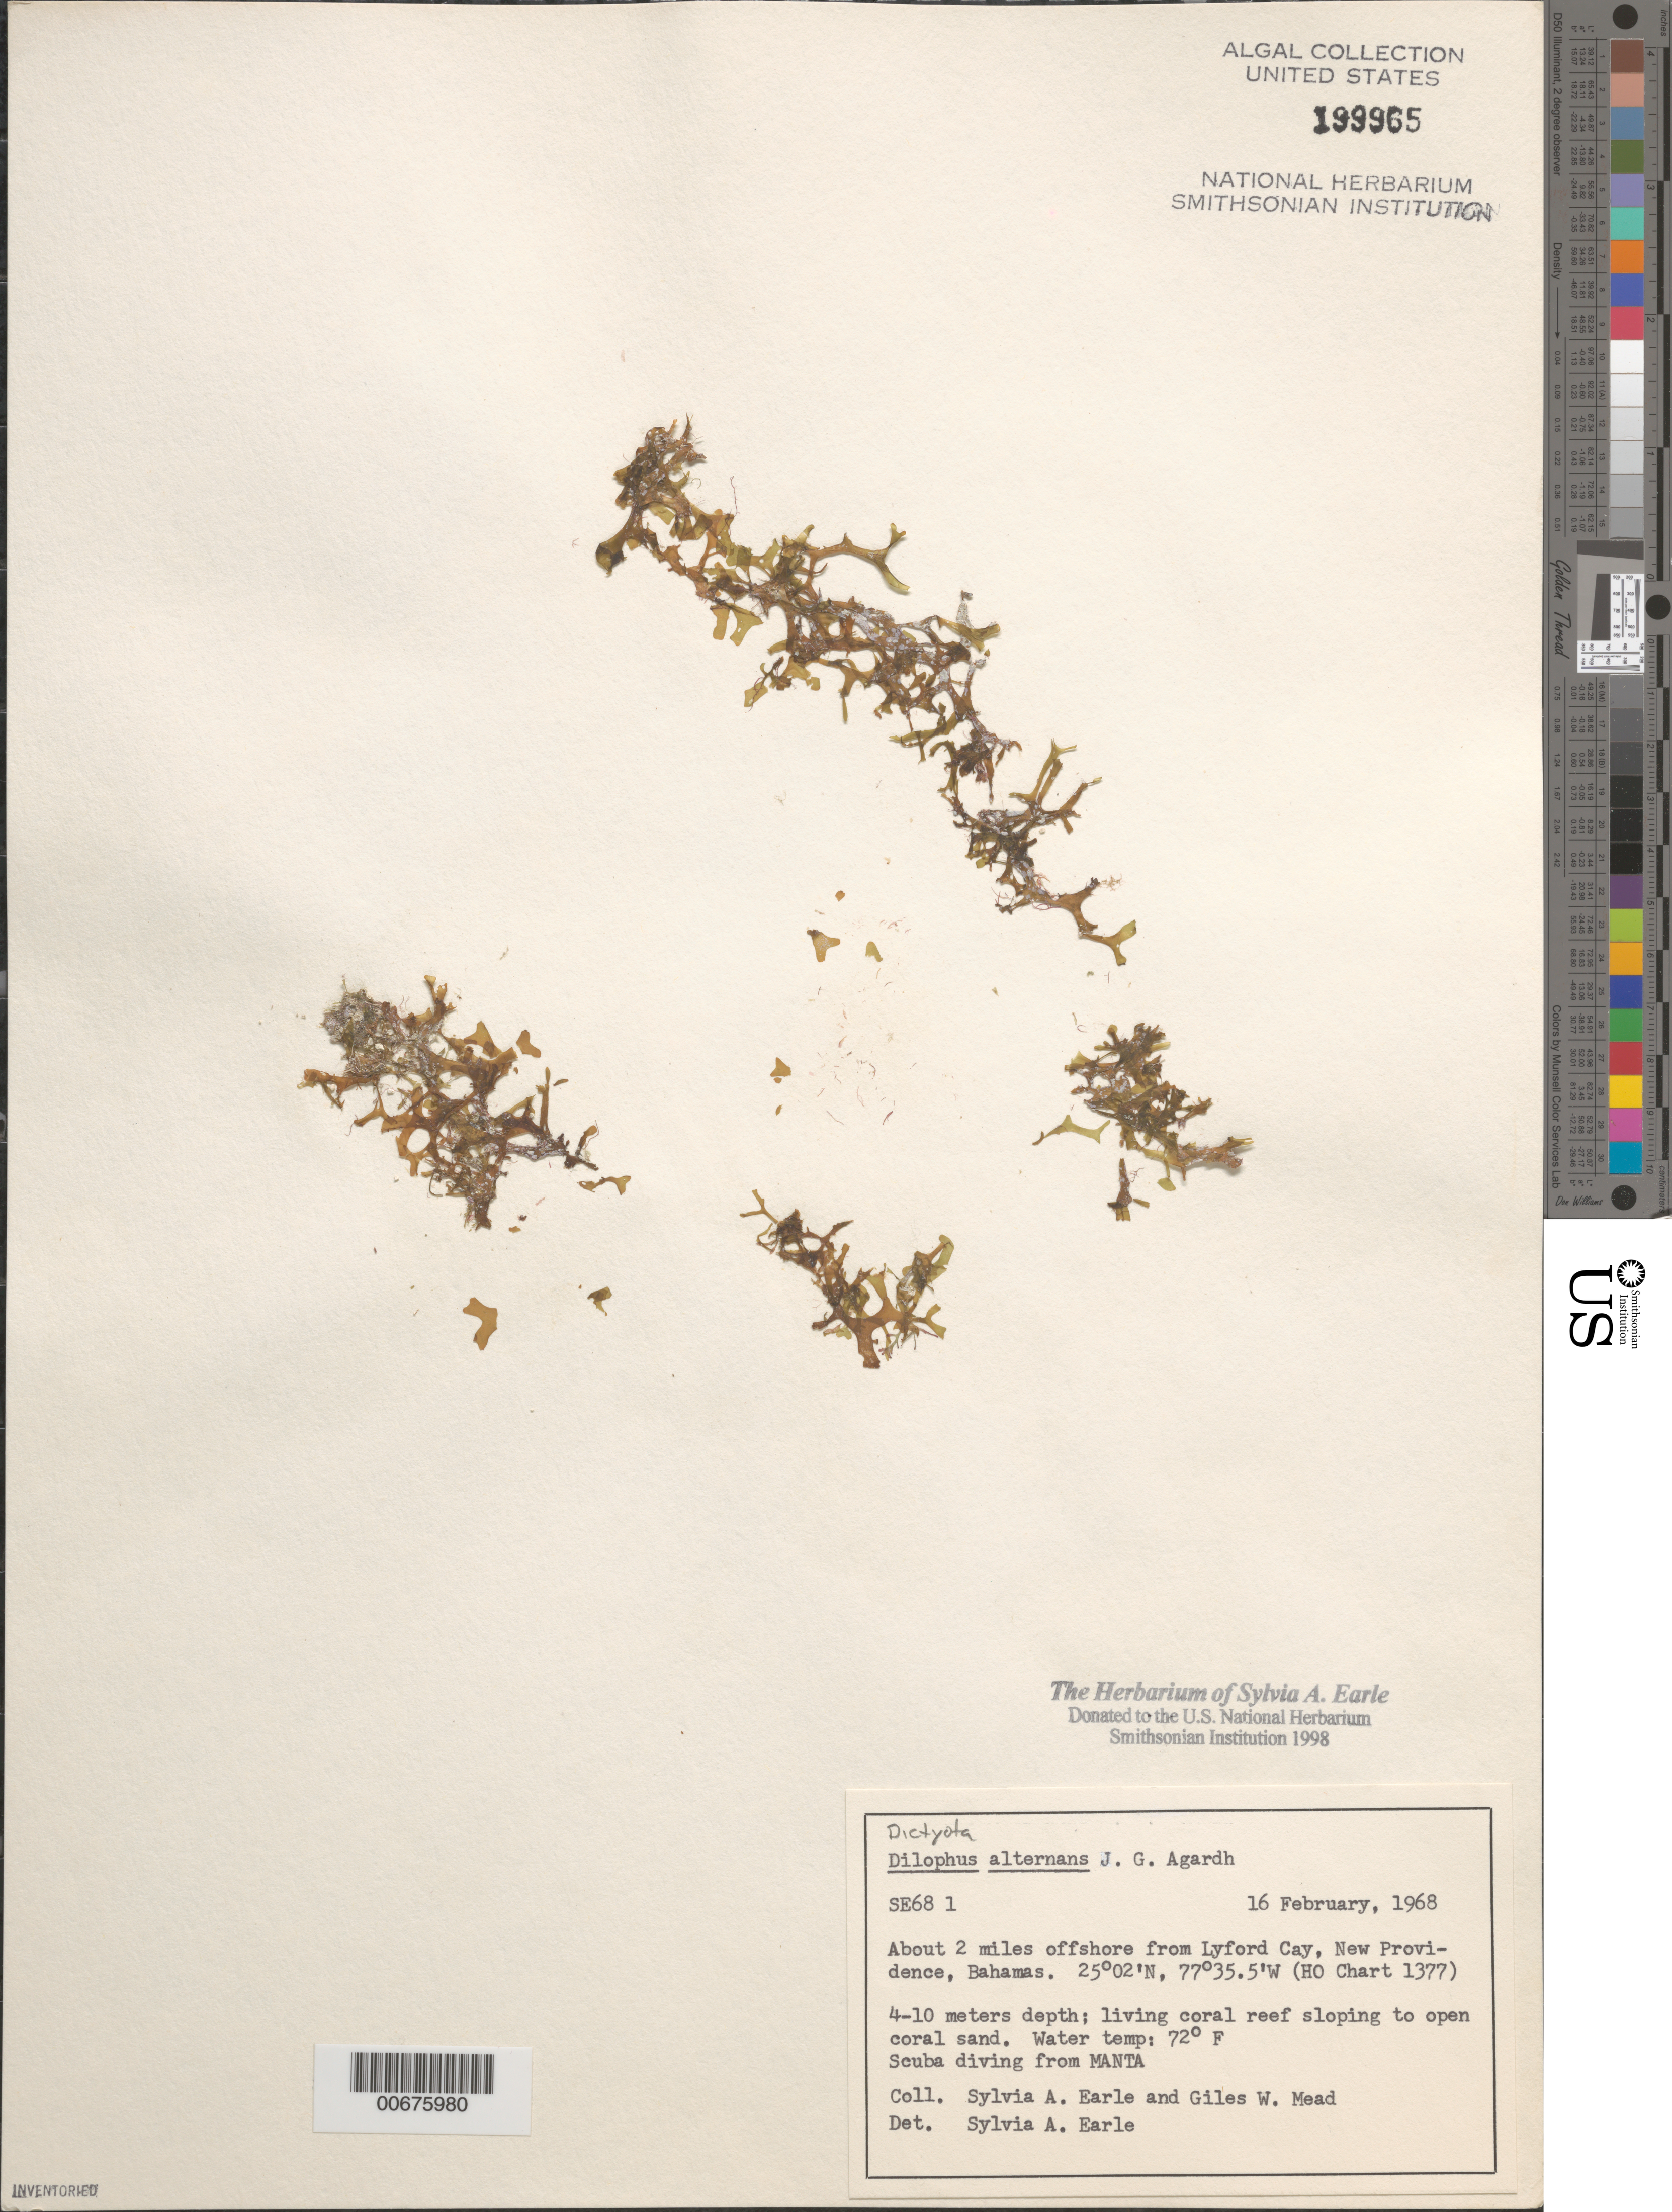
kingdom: Chromista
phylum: Ochrophyta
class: Phaeophyceae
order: Dictyotales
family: Dictyotaceae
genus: Dictyota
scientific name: Dictyota pinnatifida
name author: Kütz.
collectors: S. A. Earle & G. W. Mead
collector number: Se 681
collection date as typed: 16 Feb 1968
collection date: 1968-02-16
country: Bahamas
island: New Providence Island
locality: Ca. 2 miles off Lyford Cay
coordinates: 25 02' N, 77 35.5' W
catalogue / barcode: US 199965